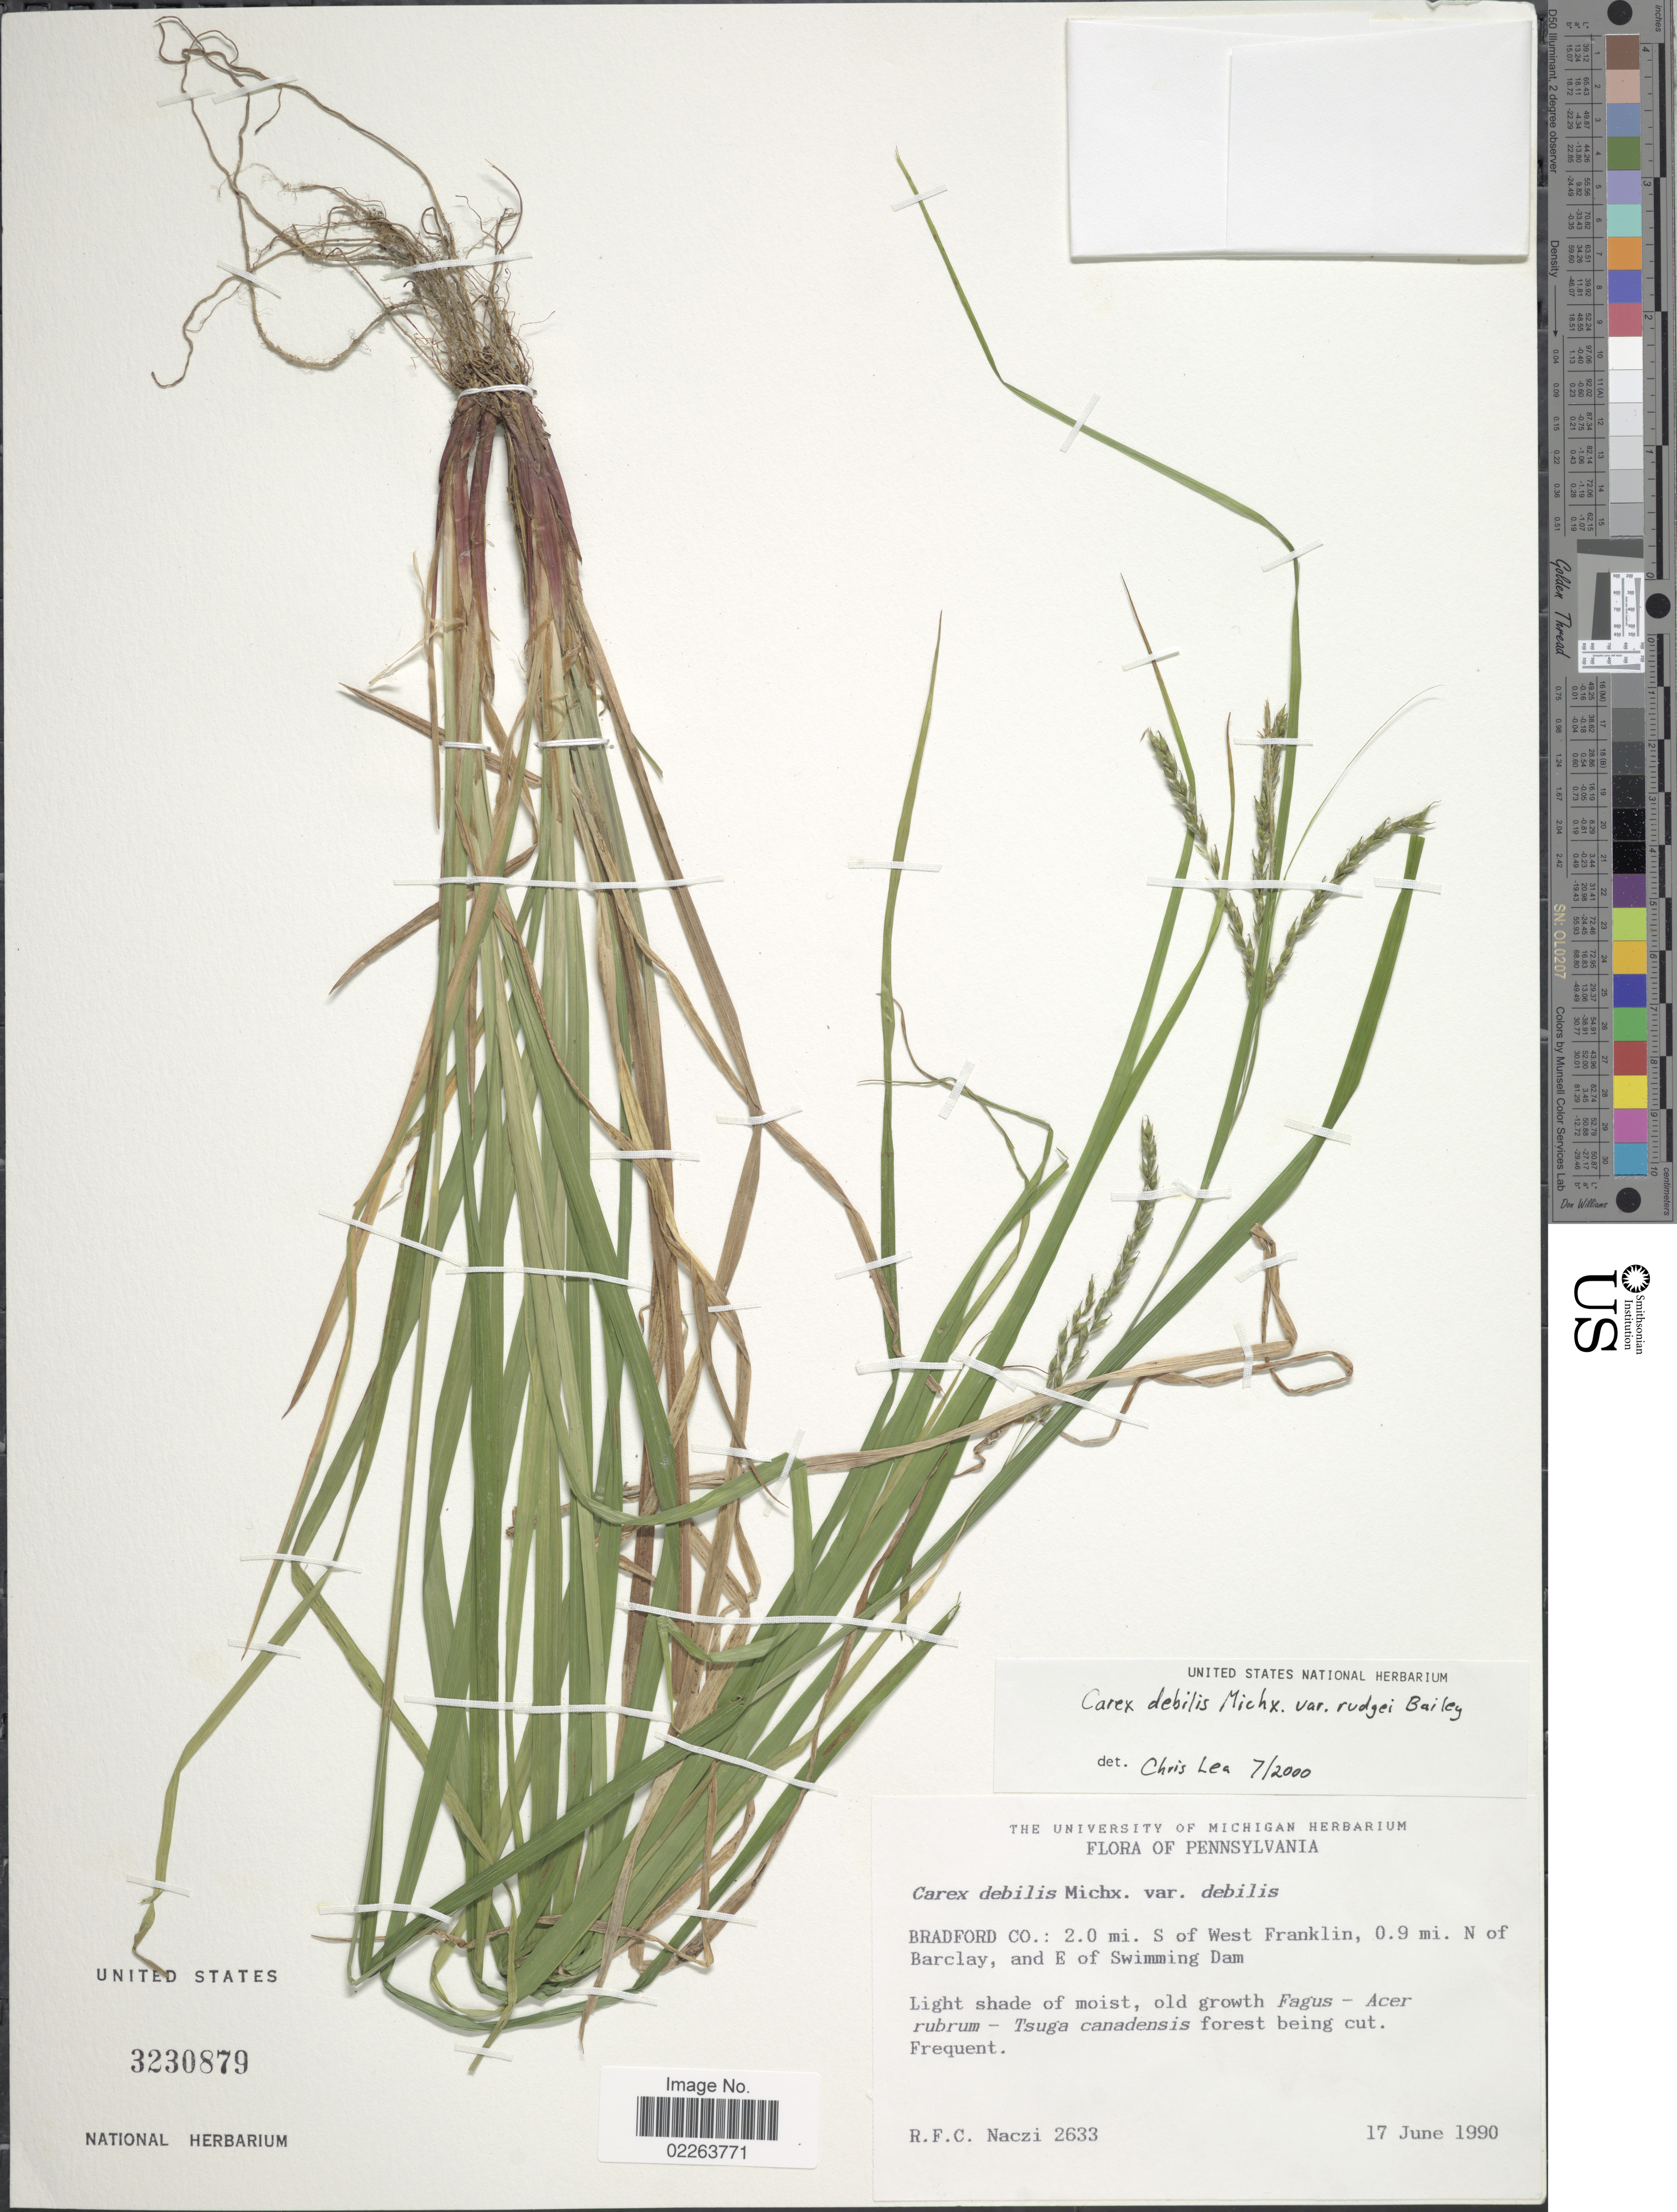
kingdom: Plantae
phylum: Tracheophyta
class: Liliopsida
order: Poales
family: Cyperaceae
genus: Carex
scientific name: Carex flexuosa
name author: Muhl. ex Willd.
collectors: R. F. C. Naczi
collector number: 2633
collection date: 1990-06-17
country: United States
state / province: Pennsylvania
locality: Bradford Co.: 2.0 mi. S of West Franklin, 0.9 mi. N of Barclay, and E of Swimming Dam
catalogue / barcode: US 3230879